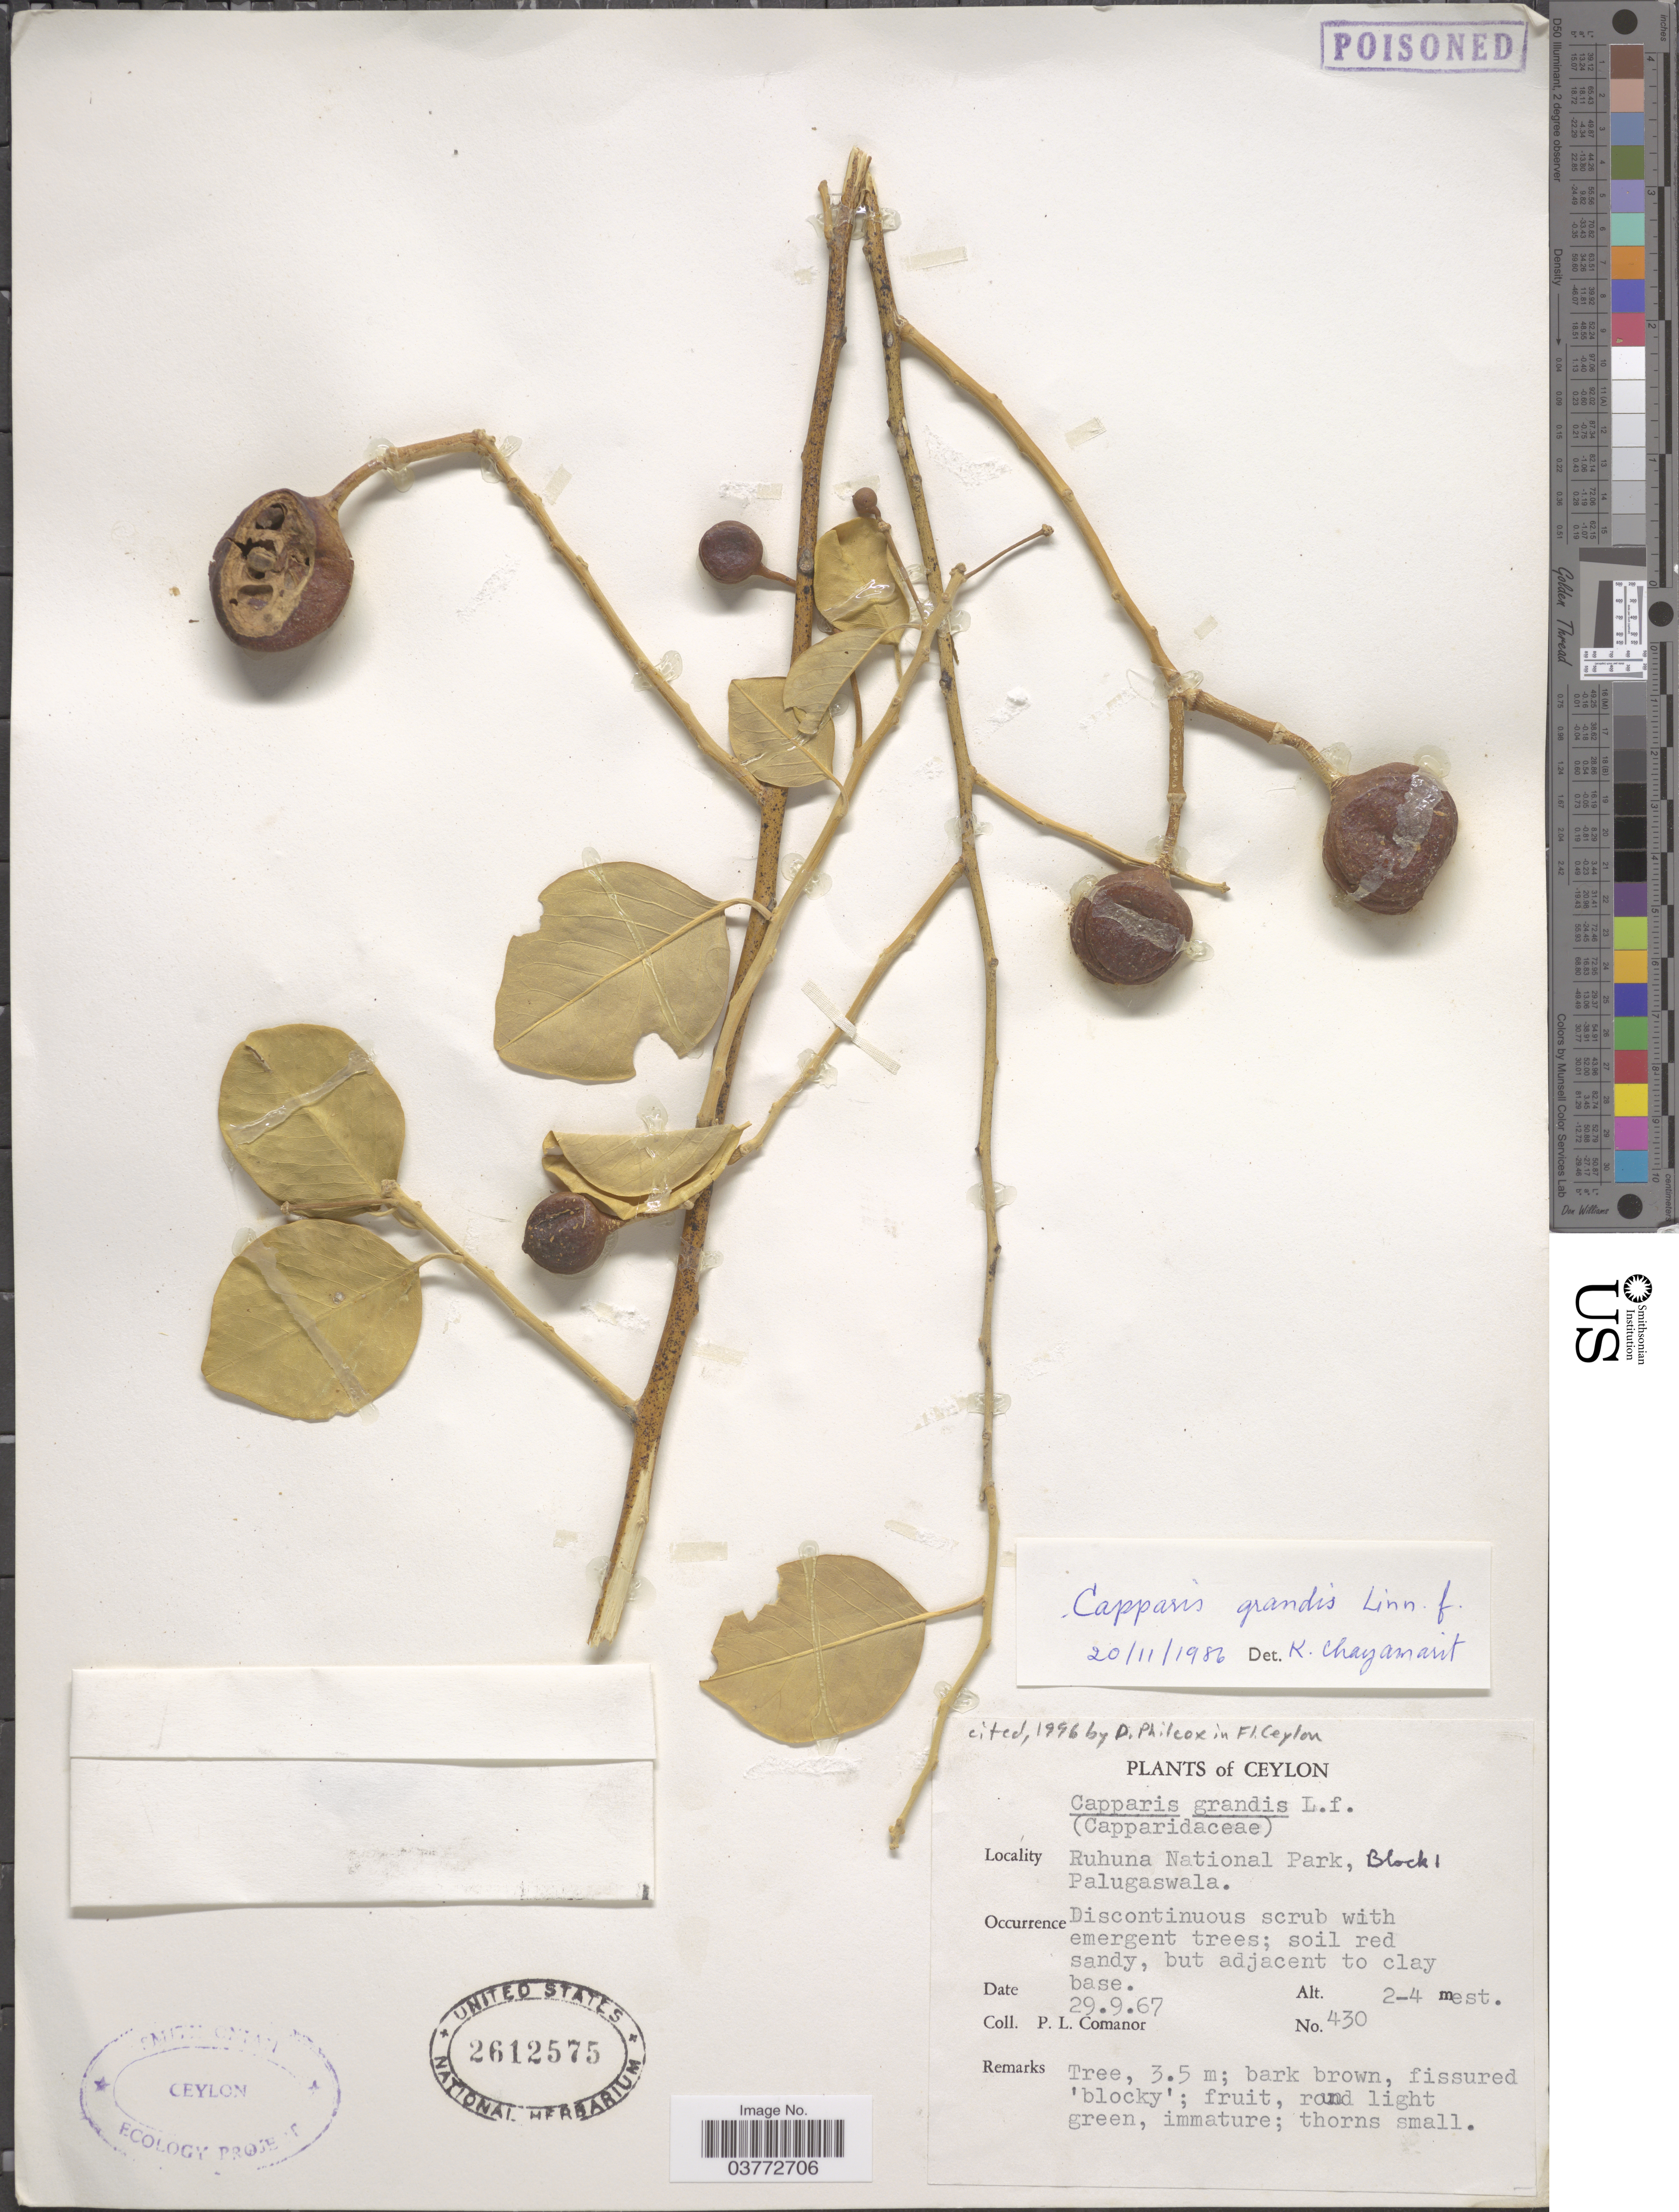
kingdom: Plantae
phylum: Tracheophyta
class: Magnoliopsida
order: Brassicales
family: Capparaceae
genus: Capparis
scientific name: Capparis grandis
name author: L. f.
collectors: P. Comanor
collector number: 430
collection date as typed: Transcribed d/m/y: 29/9/67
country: Sri Lanka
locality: Ceylon. Ruhuna National Park, Block I. Palugaswala.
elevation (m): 2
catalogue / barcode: US 2612575